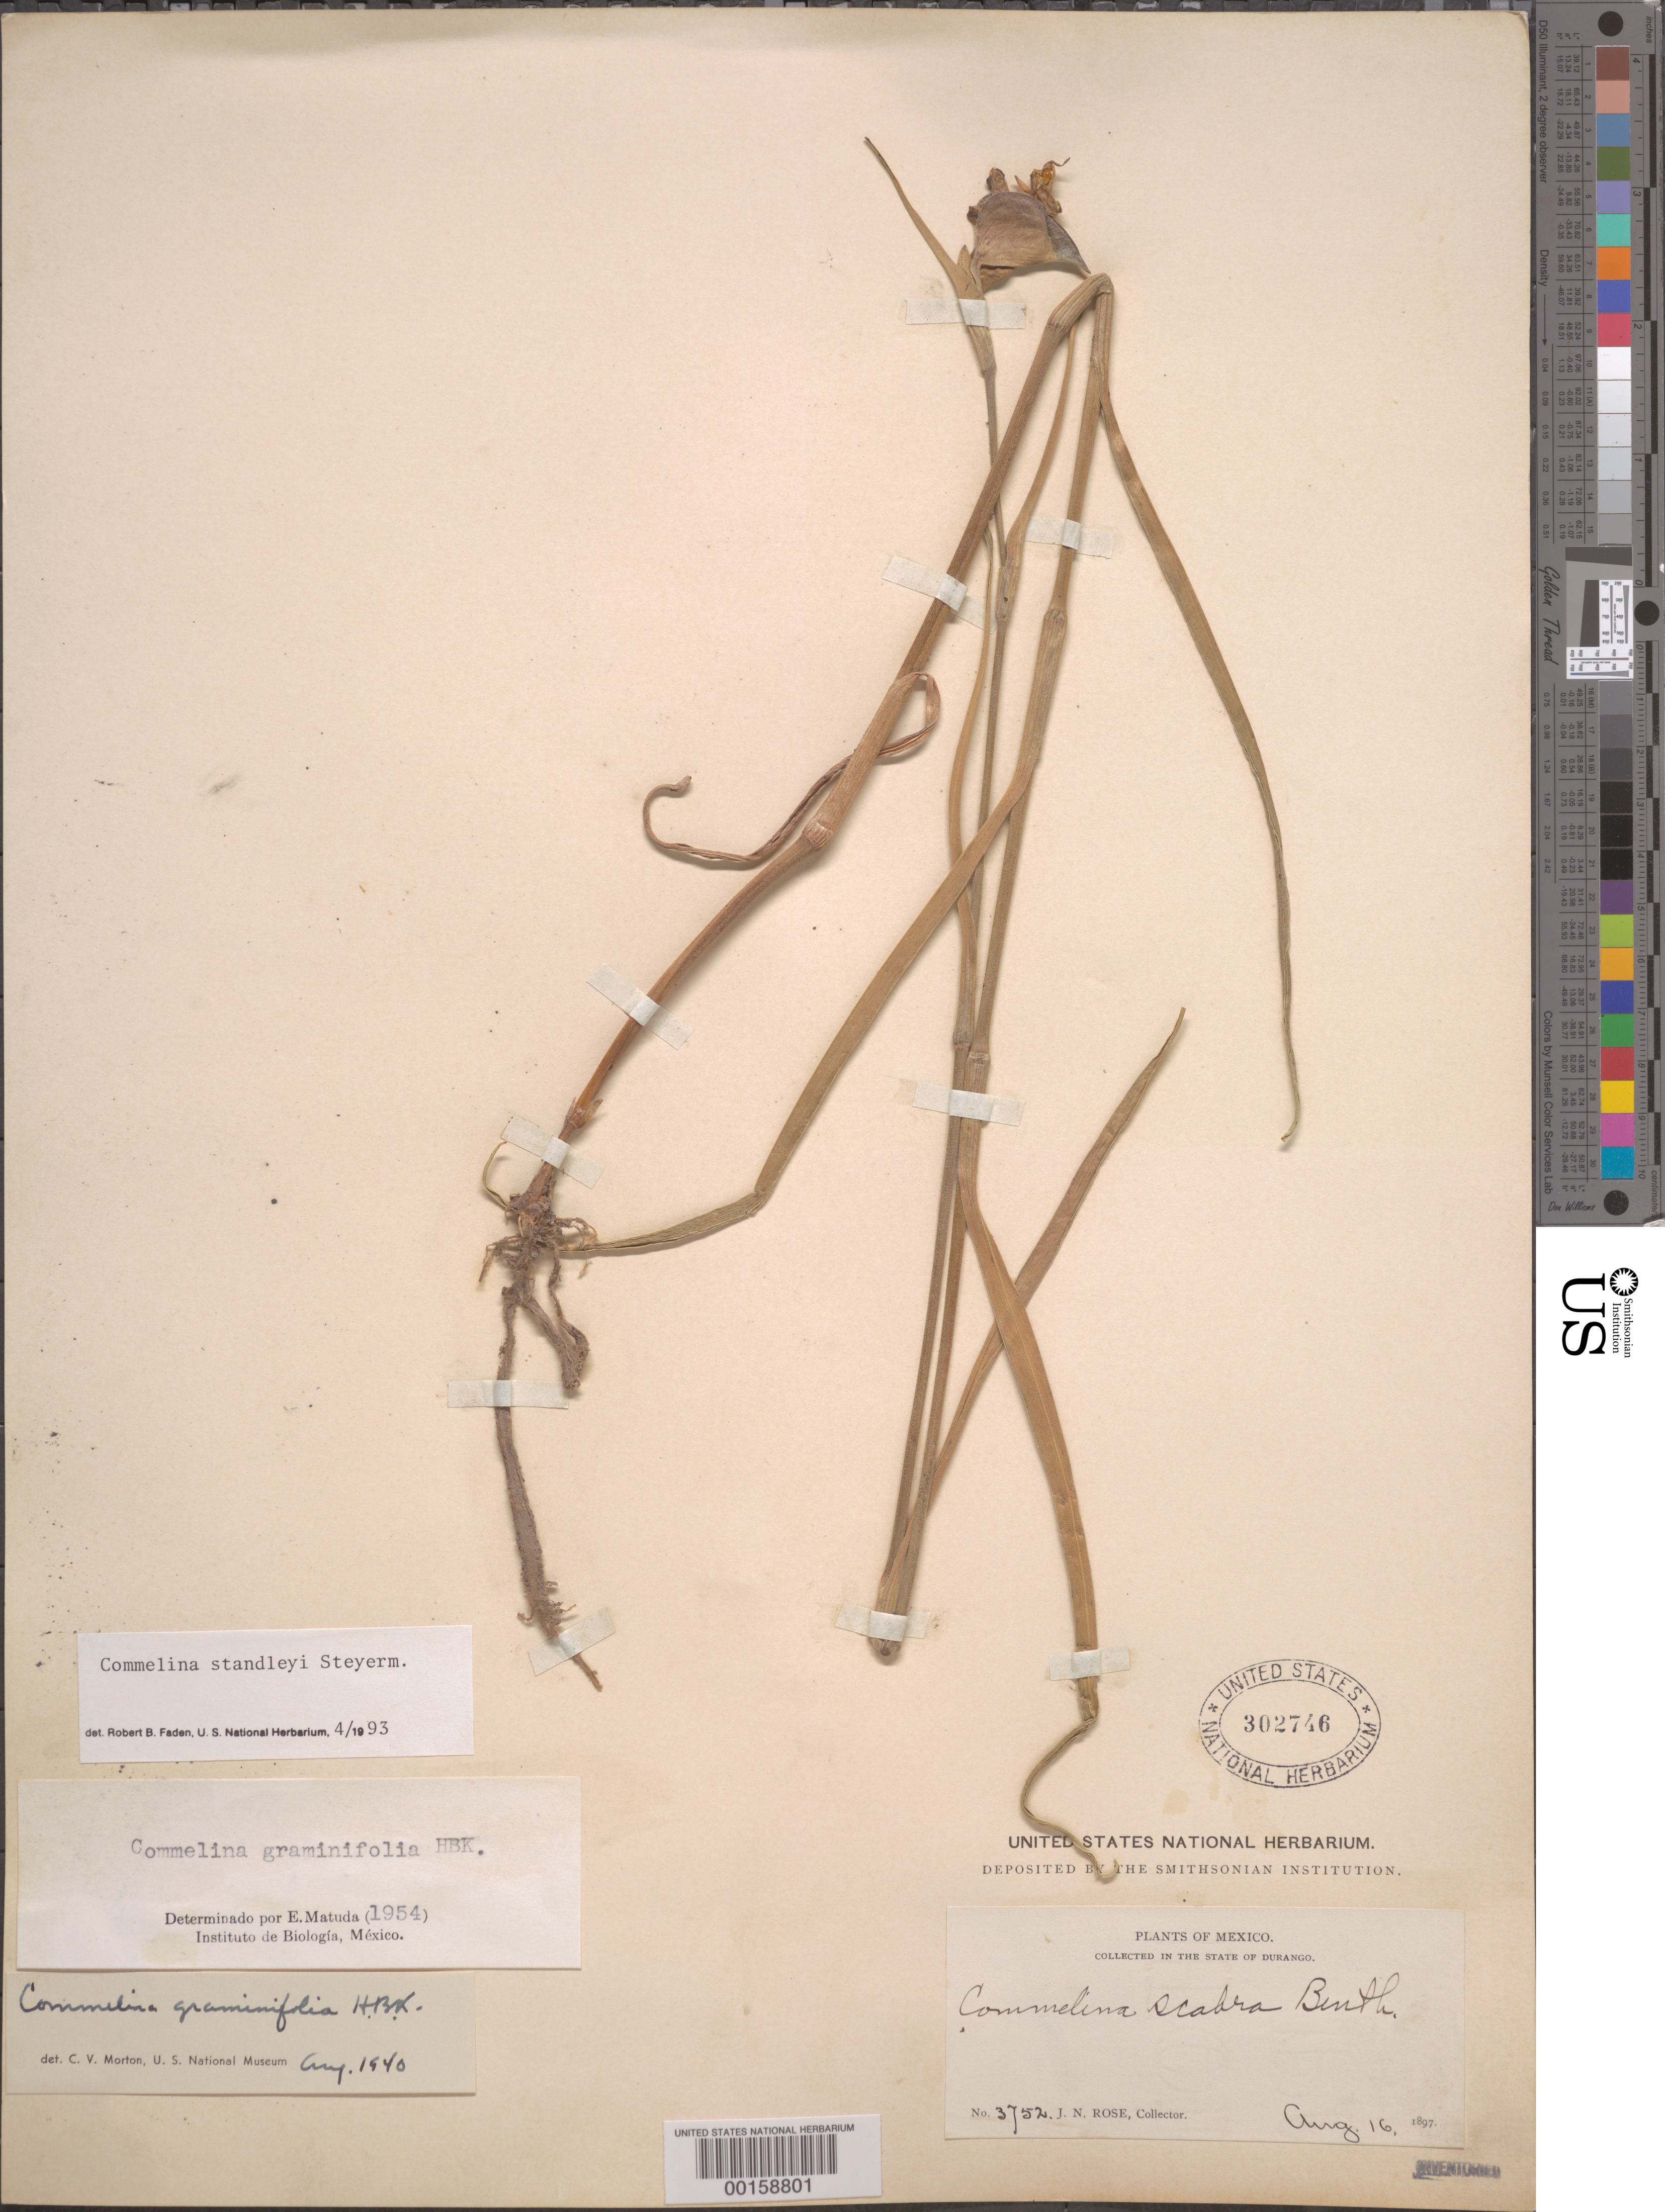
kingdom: Plantae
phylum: Tracheophyta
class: Liliopsida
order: Commelinales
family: Commelinaceae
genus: Commelina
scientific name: Commelina standleyi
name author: Steyerm.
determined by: Faden, Robert B., (US), Smithsonian Institution - National Museum of Natural History (UNITED STATES)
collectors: J. N. Rose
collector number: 3752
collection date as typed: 16 Aug 1897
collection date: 1897-08-16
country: Mexico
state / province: Durango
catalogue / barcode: US 302746